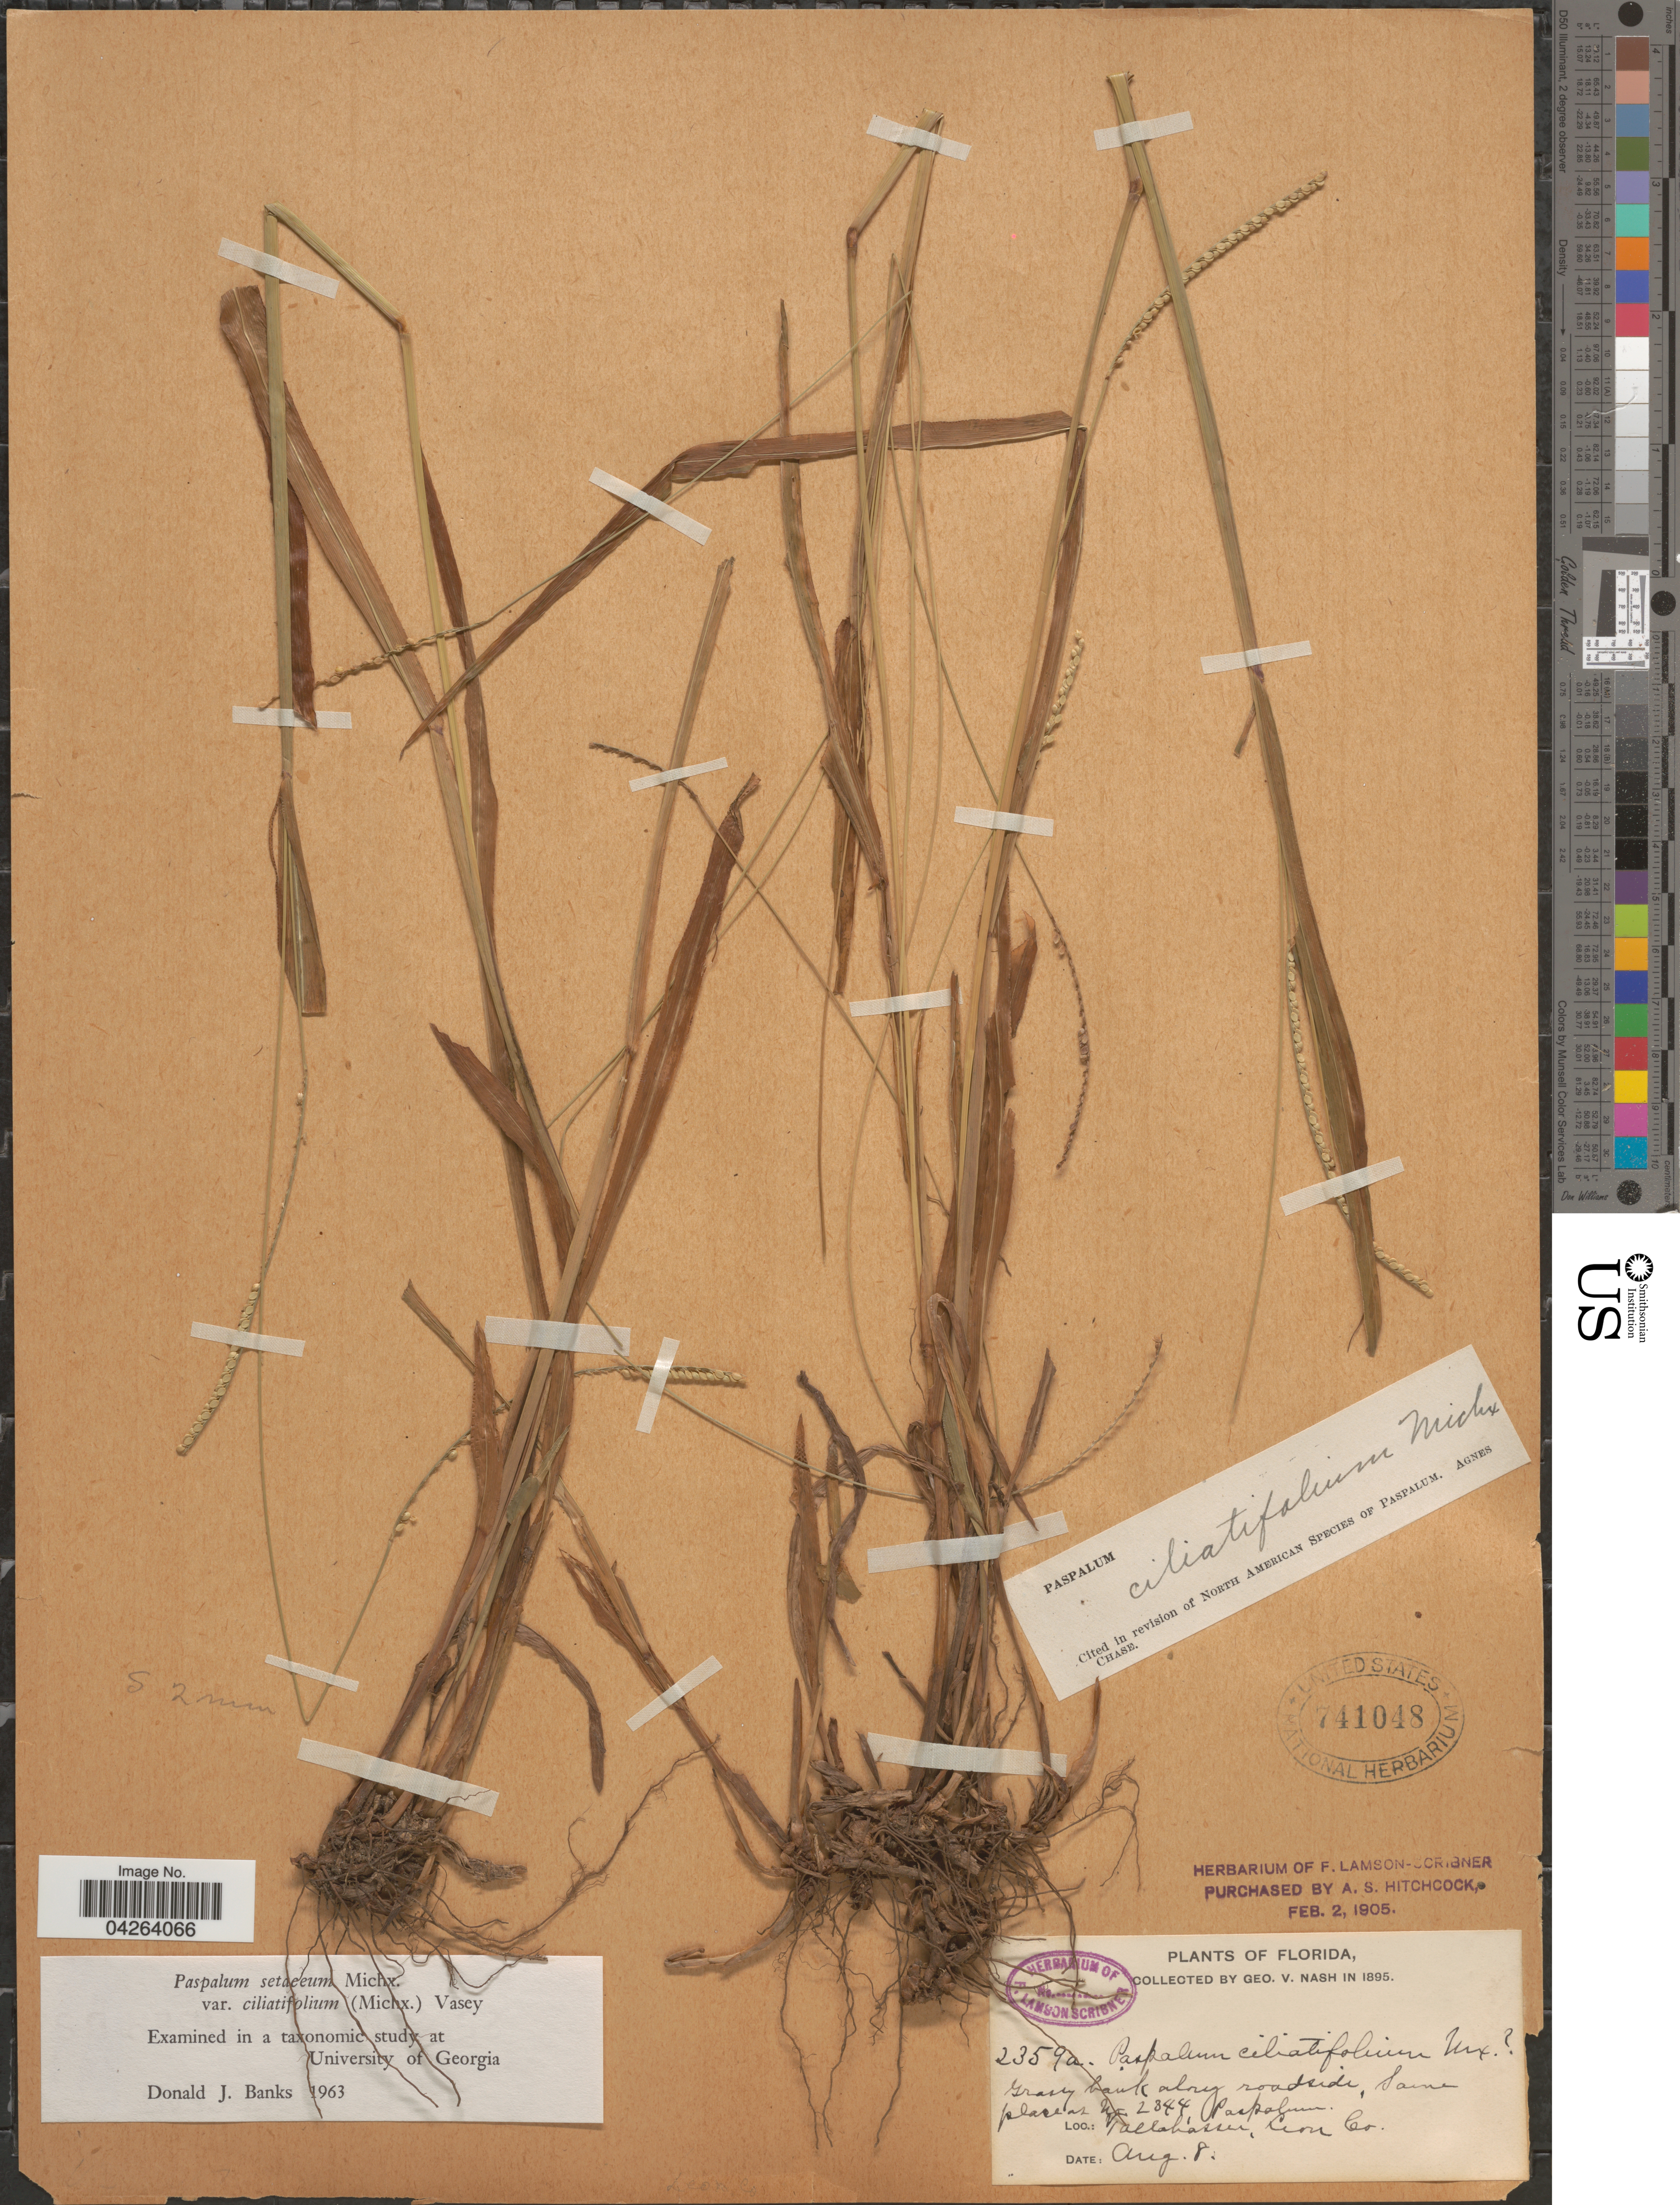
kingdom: Plantae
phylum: Tracheophyta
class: Liliopsida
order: Poales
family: Poaceae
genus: Paspalum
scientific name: Paspalum setaceum var. ciliatifolium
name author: (Michx.) Vasey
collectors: G. V. Nash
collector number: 2359a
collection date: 1895-08-08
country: United States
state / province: Florida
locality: Grassy bank along roadside, Same place at no 2344. Tallahassee, Leon Co.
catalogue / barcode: US 741048